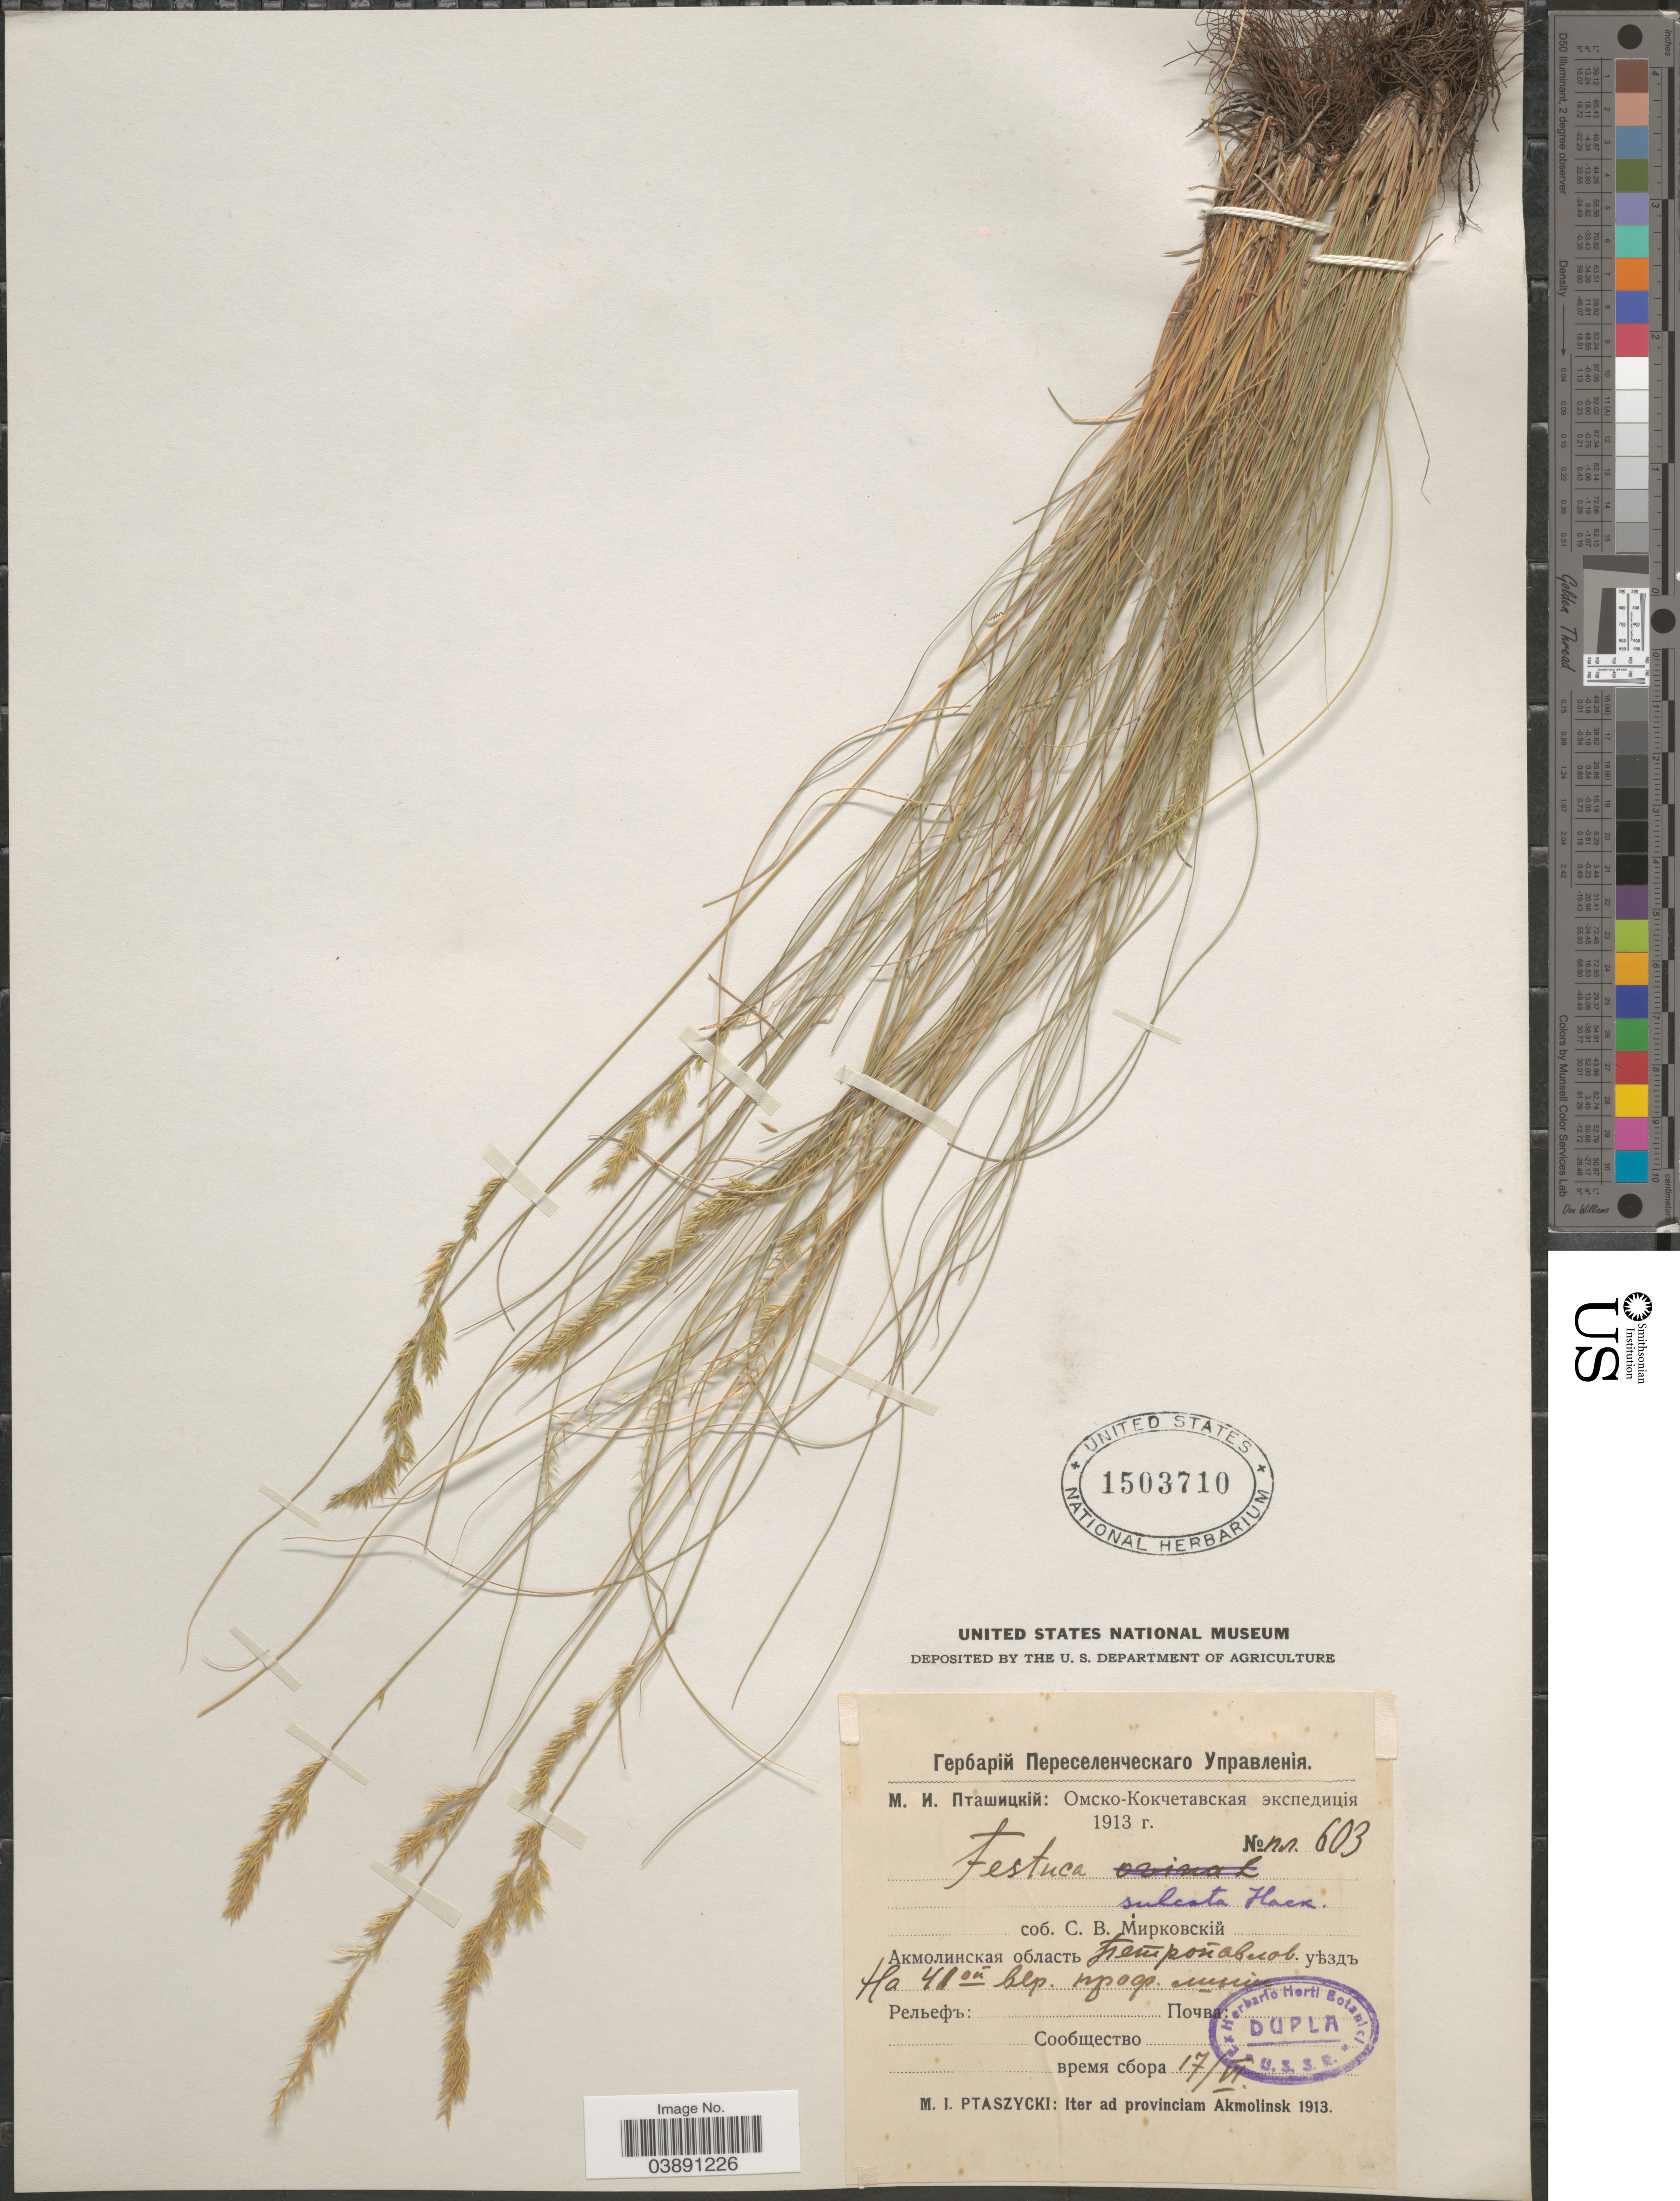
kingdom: Plantae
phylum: Tracheophyta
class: Liliopsida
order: Poales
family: Poaceae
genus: Festuca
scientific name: Festuca valesiaca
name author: Schleich. ex Gaudin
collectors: M. Ptaszycki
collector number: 603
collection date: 1913-06-17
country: Kazakhstan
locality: Iter ad provinciam Akmolinsk. Petropavlovskiy uezd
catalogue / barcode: US 1503710